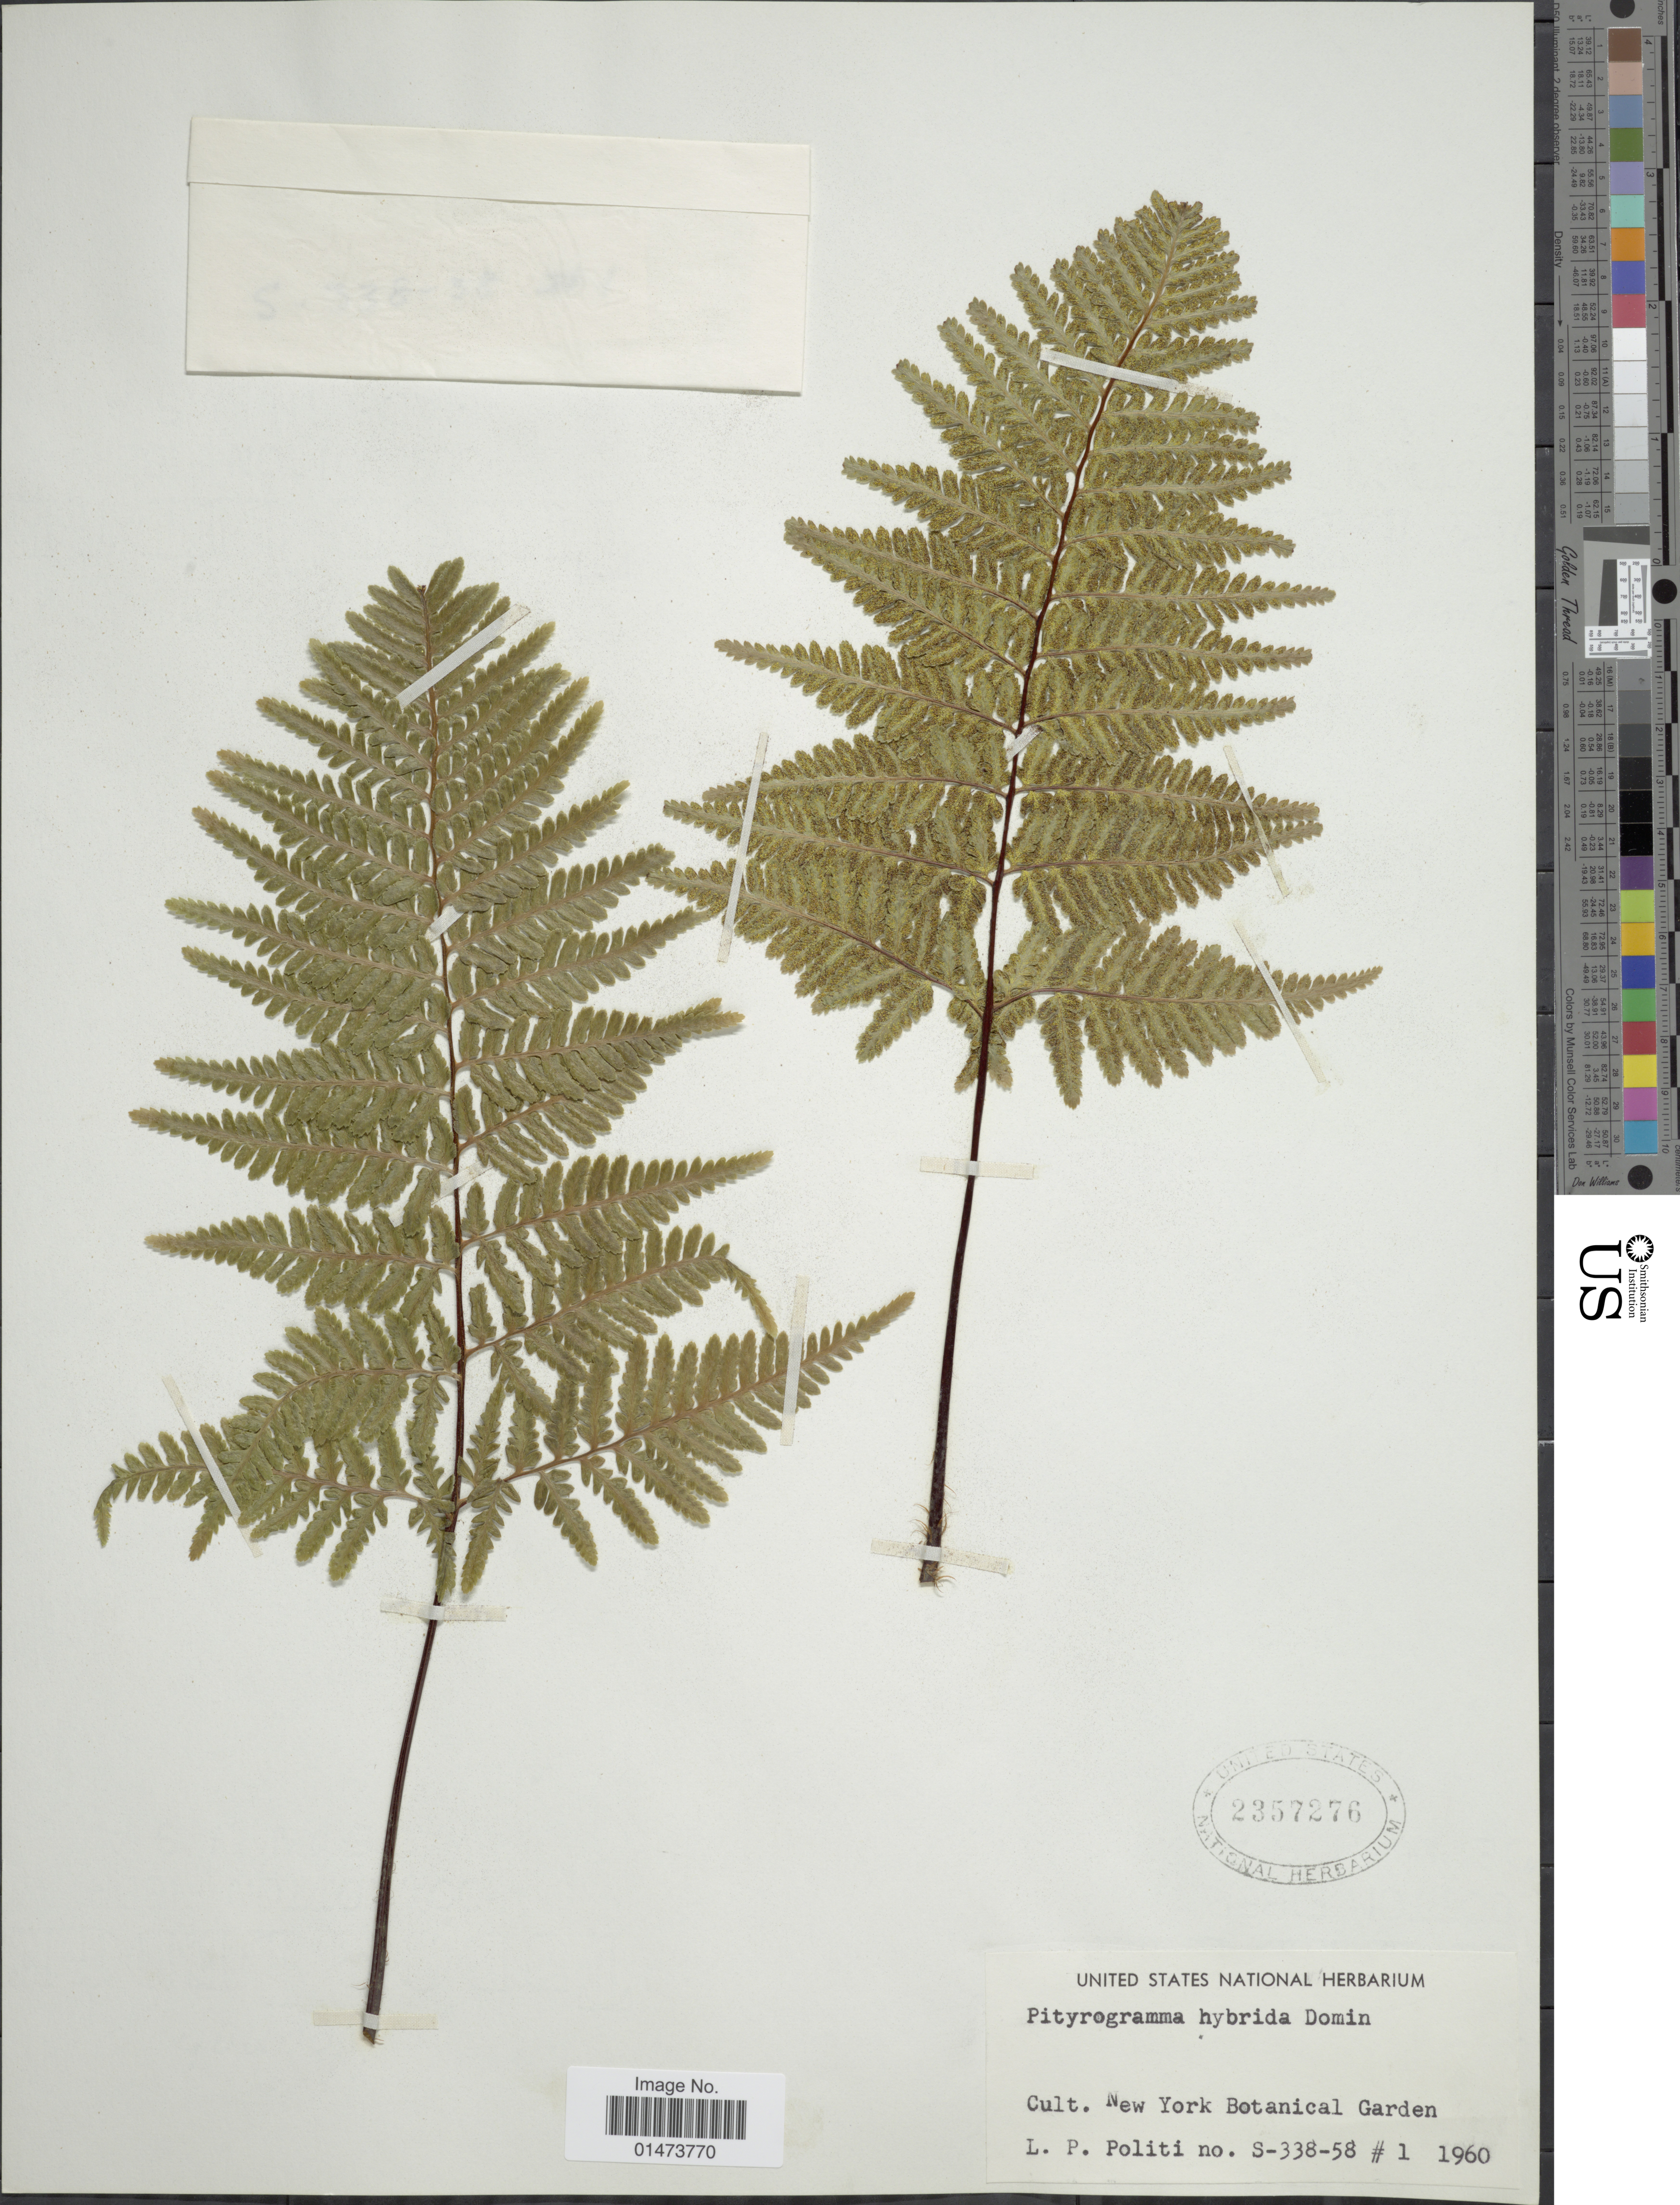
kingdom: Plantae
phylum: Tracheophyta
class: Polypodiopsida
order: Polypodiales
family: Pteridaceae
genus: Pityrogramma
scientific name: Pityrogramma hybrida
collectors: L. Politi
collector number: S-338-58/1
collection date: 1960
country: United States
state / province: New York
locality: New York Botanical Garden.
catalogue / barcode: US 2357276